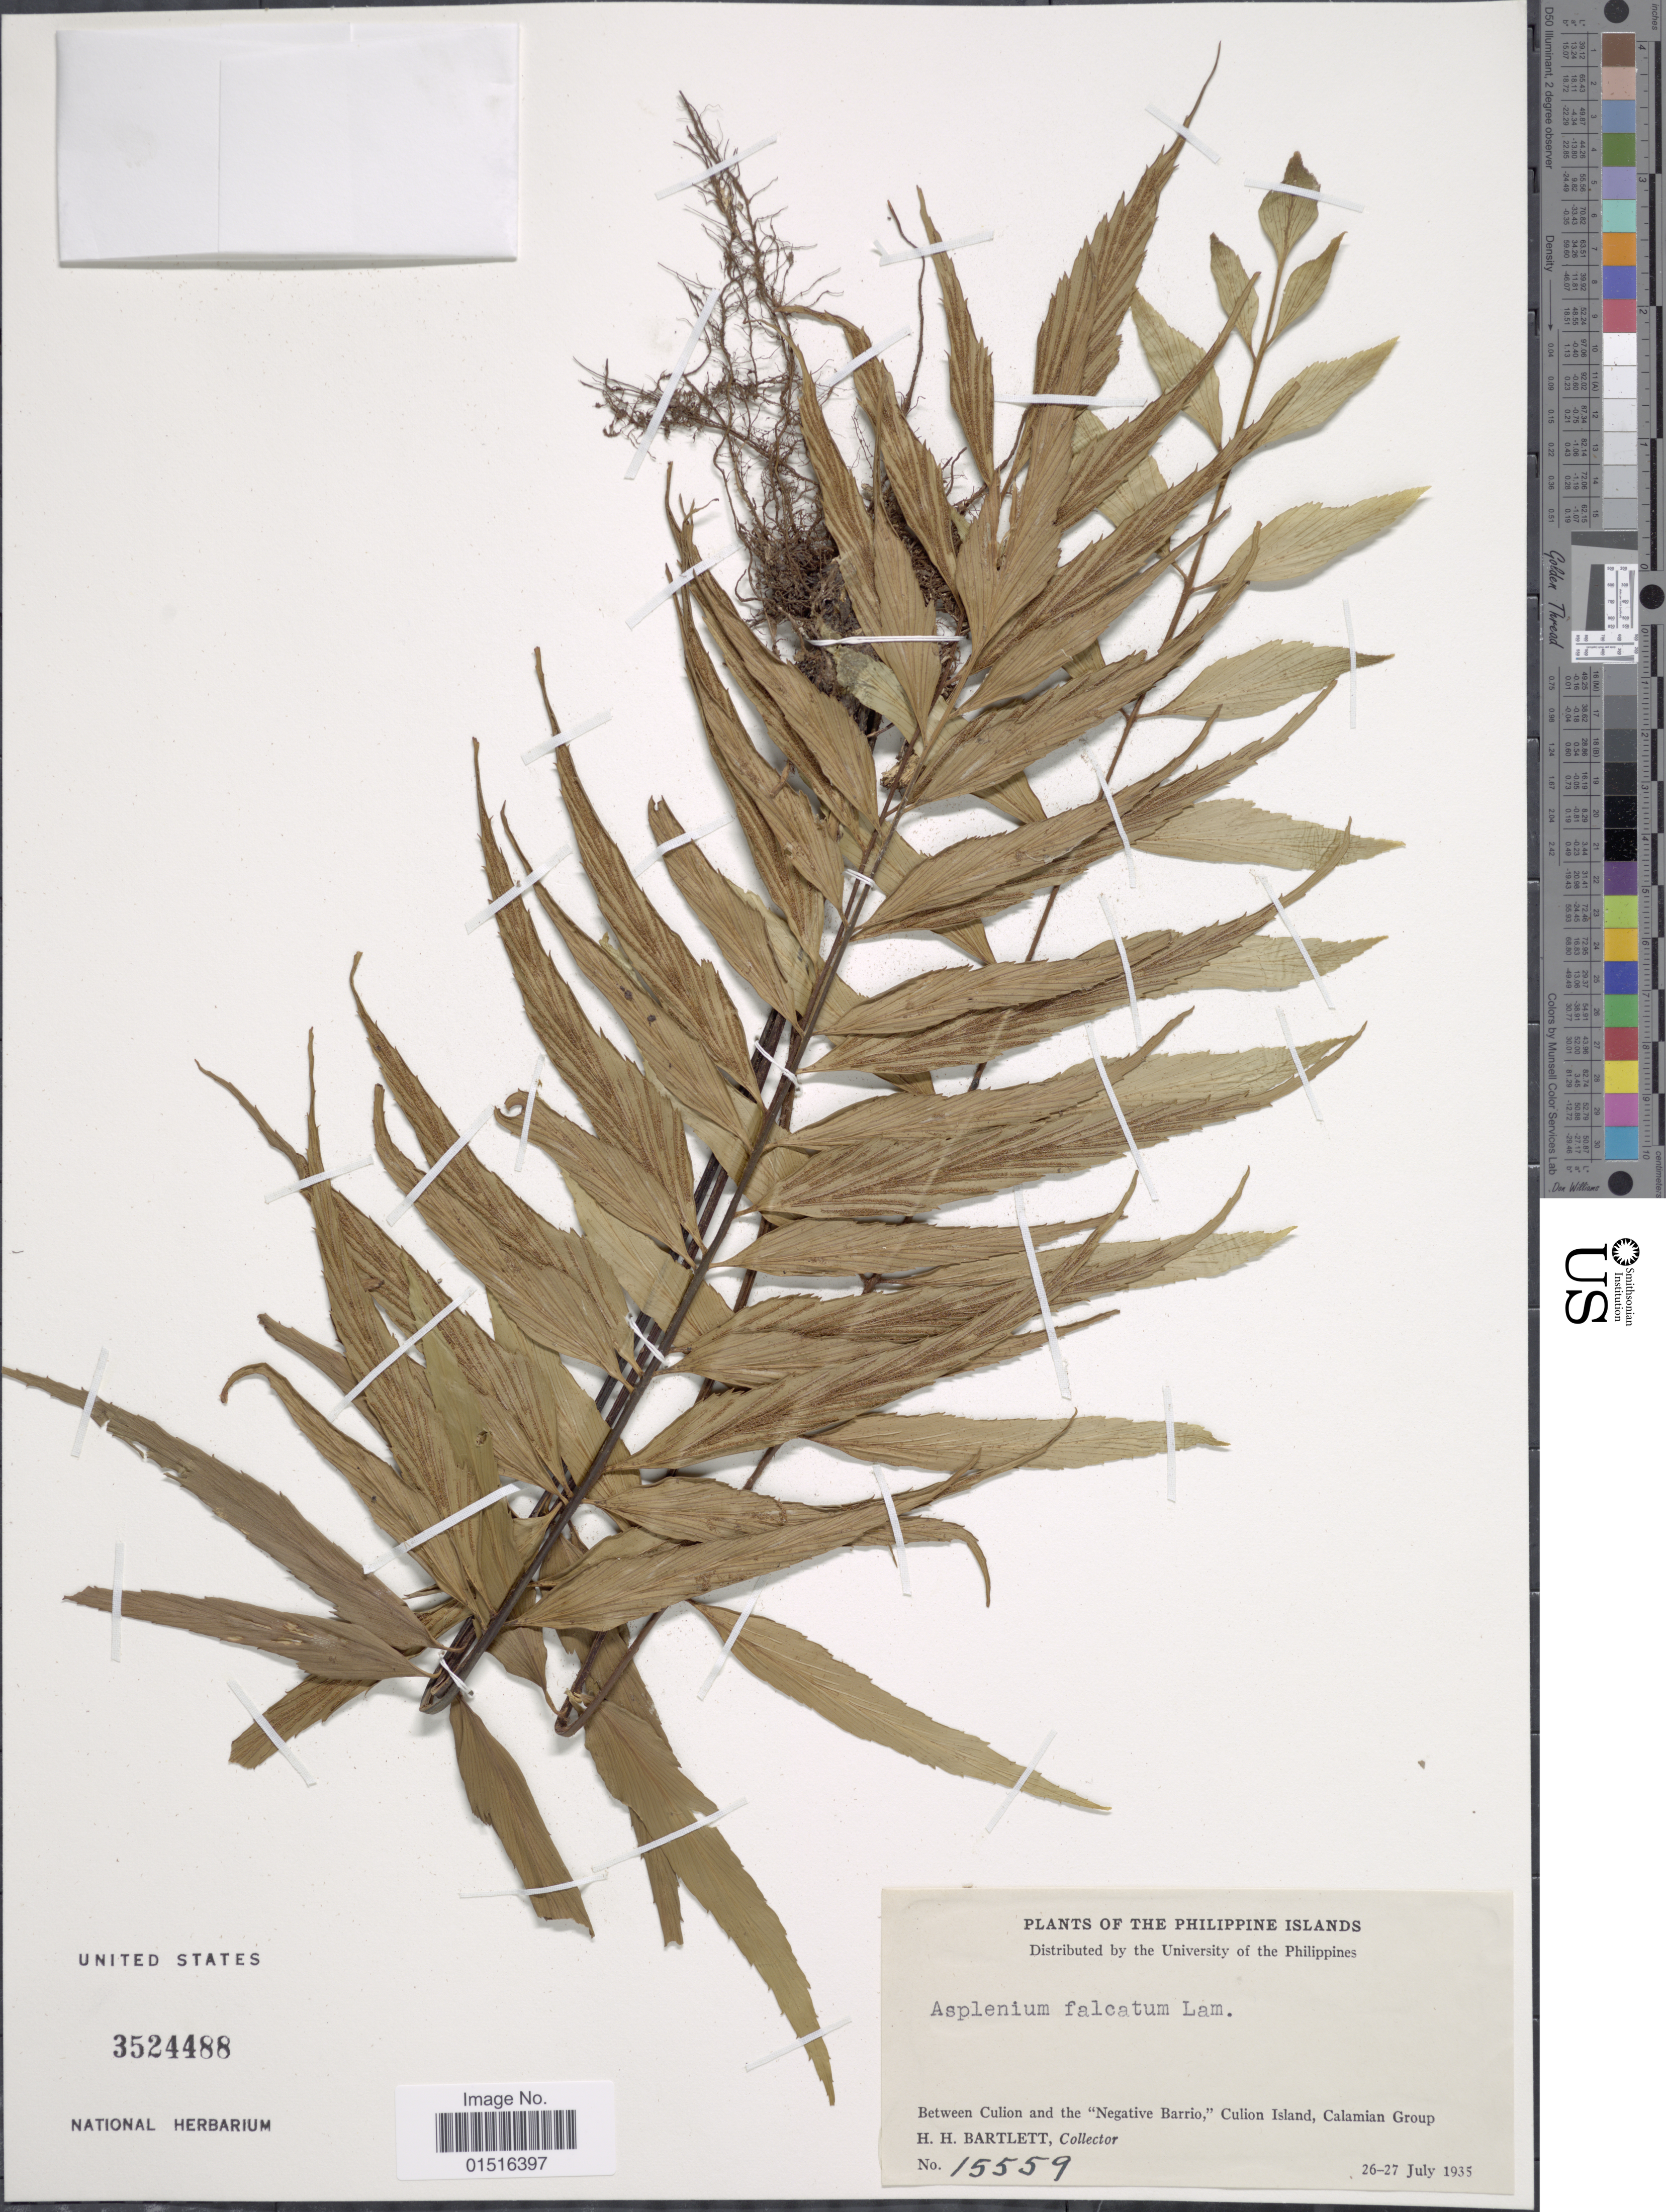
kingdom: Plantae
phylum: Tracheophyta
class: Polypodiopsida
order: Polypodiales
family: Aspleniaceae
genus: Asplenium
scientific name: Asplenium falcatum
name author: Lam.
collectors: H. H. Bartlett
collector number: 15559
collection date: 1935-07-26/1935-07-27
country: Philippines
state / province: Mimaropa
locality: Philippine Islands, between Culion and the "Negative Barrio", Culion Island, Calamian Group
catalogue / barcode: US 3524488